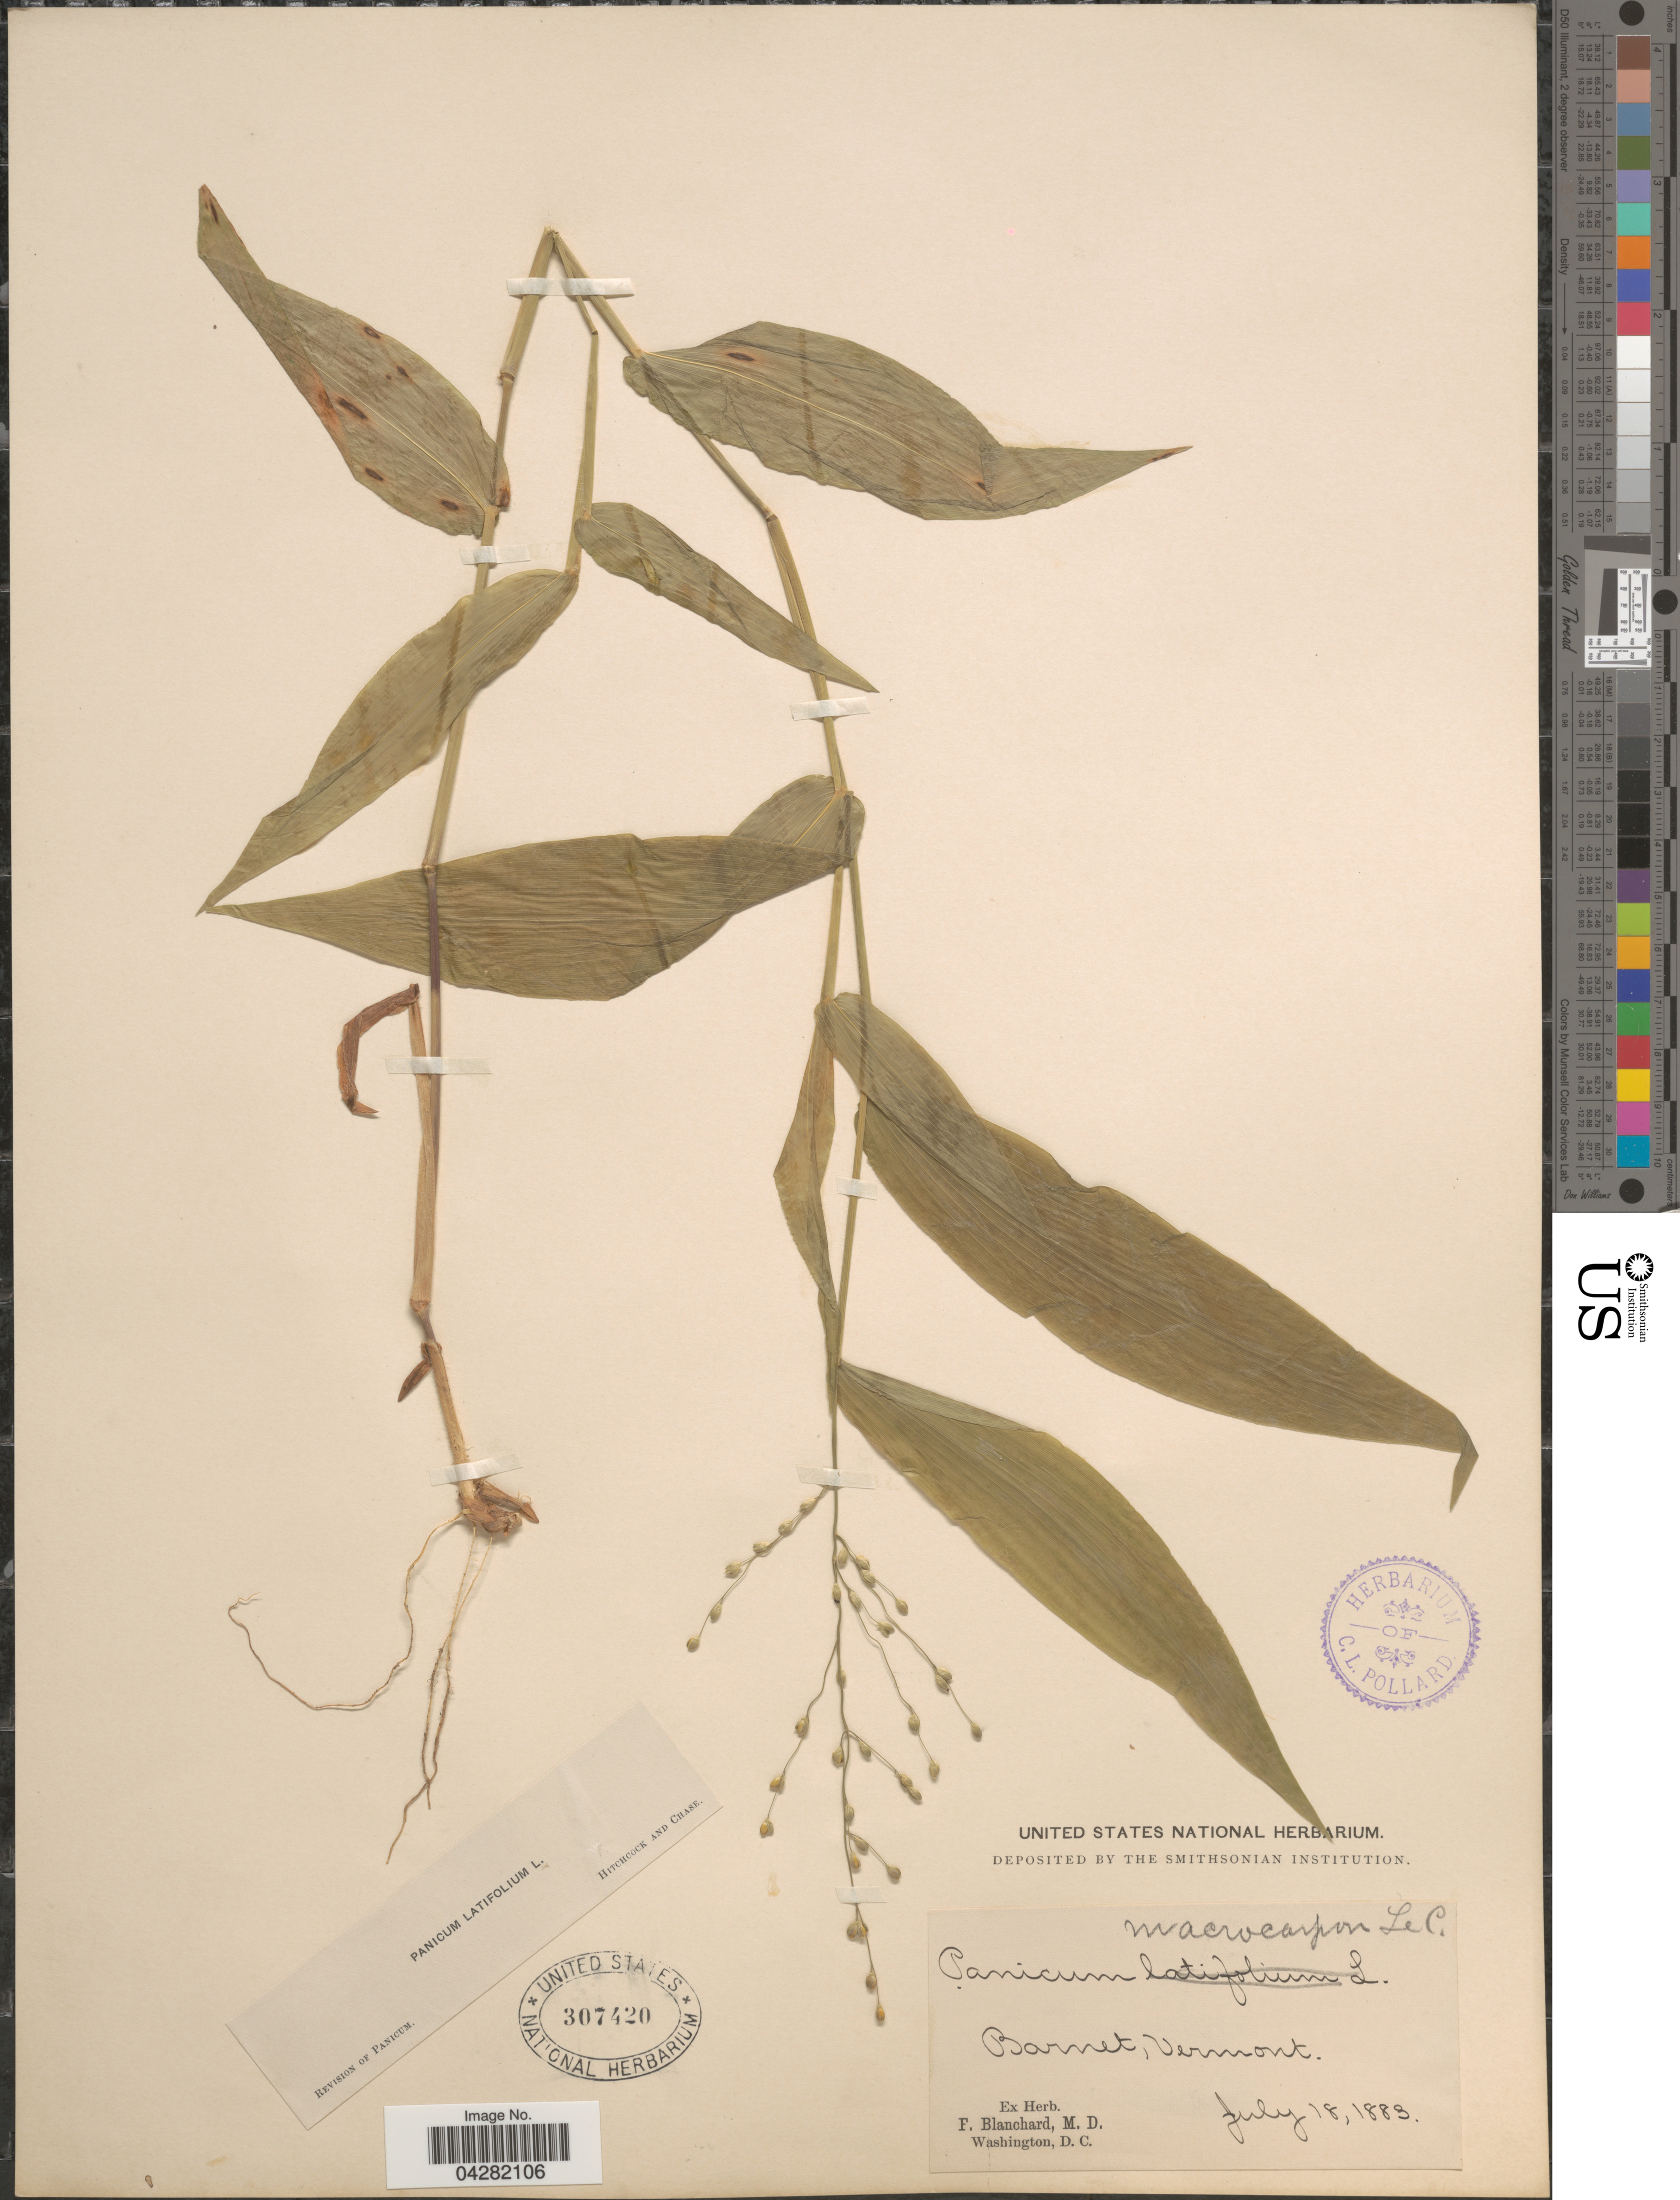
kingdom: Plantae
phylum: Tracheophyta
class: Liliopsida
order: Poales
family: Poaceae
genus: Dichanthelium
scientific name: Dichanthelium latifolium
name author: (L.) Harvill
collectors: ex herb. F. Blanchard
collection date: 1883-07-18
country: United States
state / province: Vermont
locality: Barnet.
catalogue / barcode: US 307420